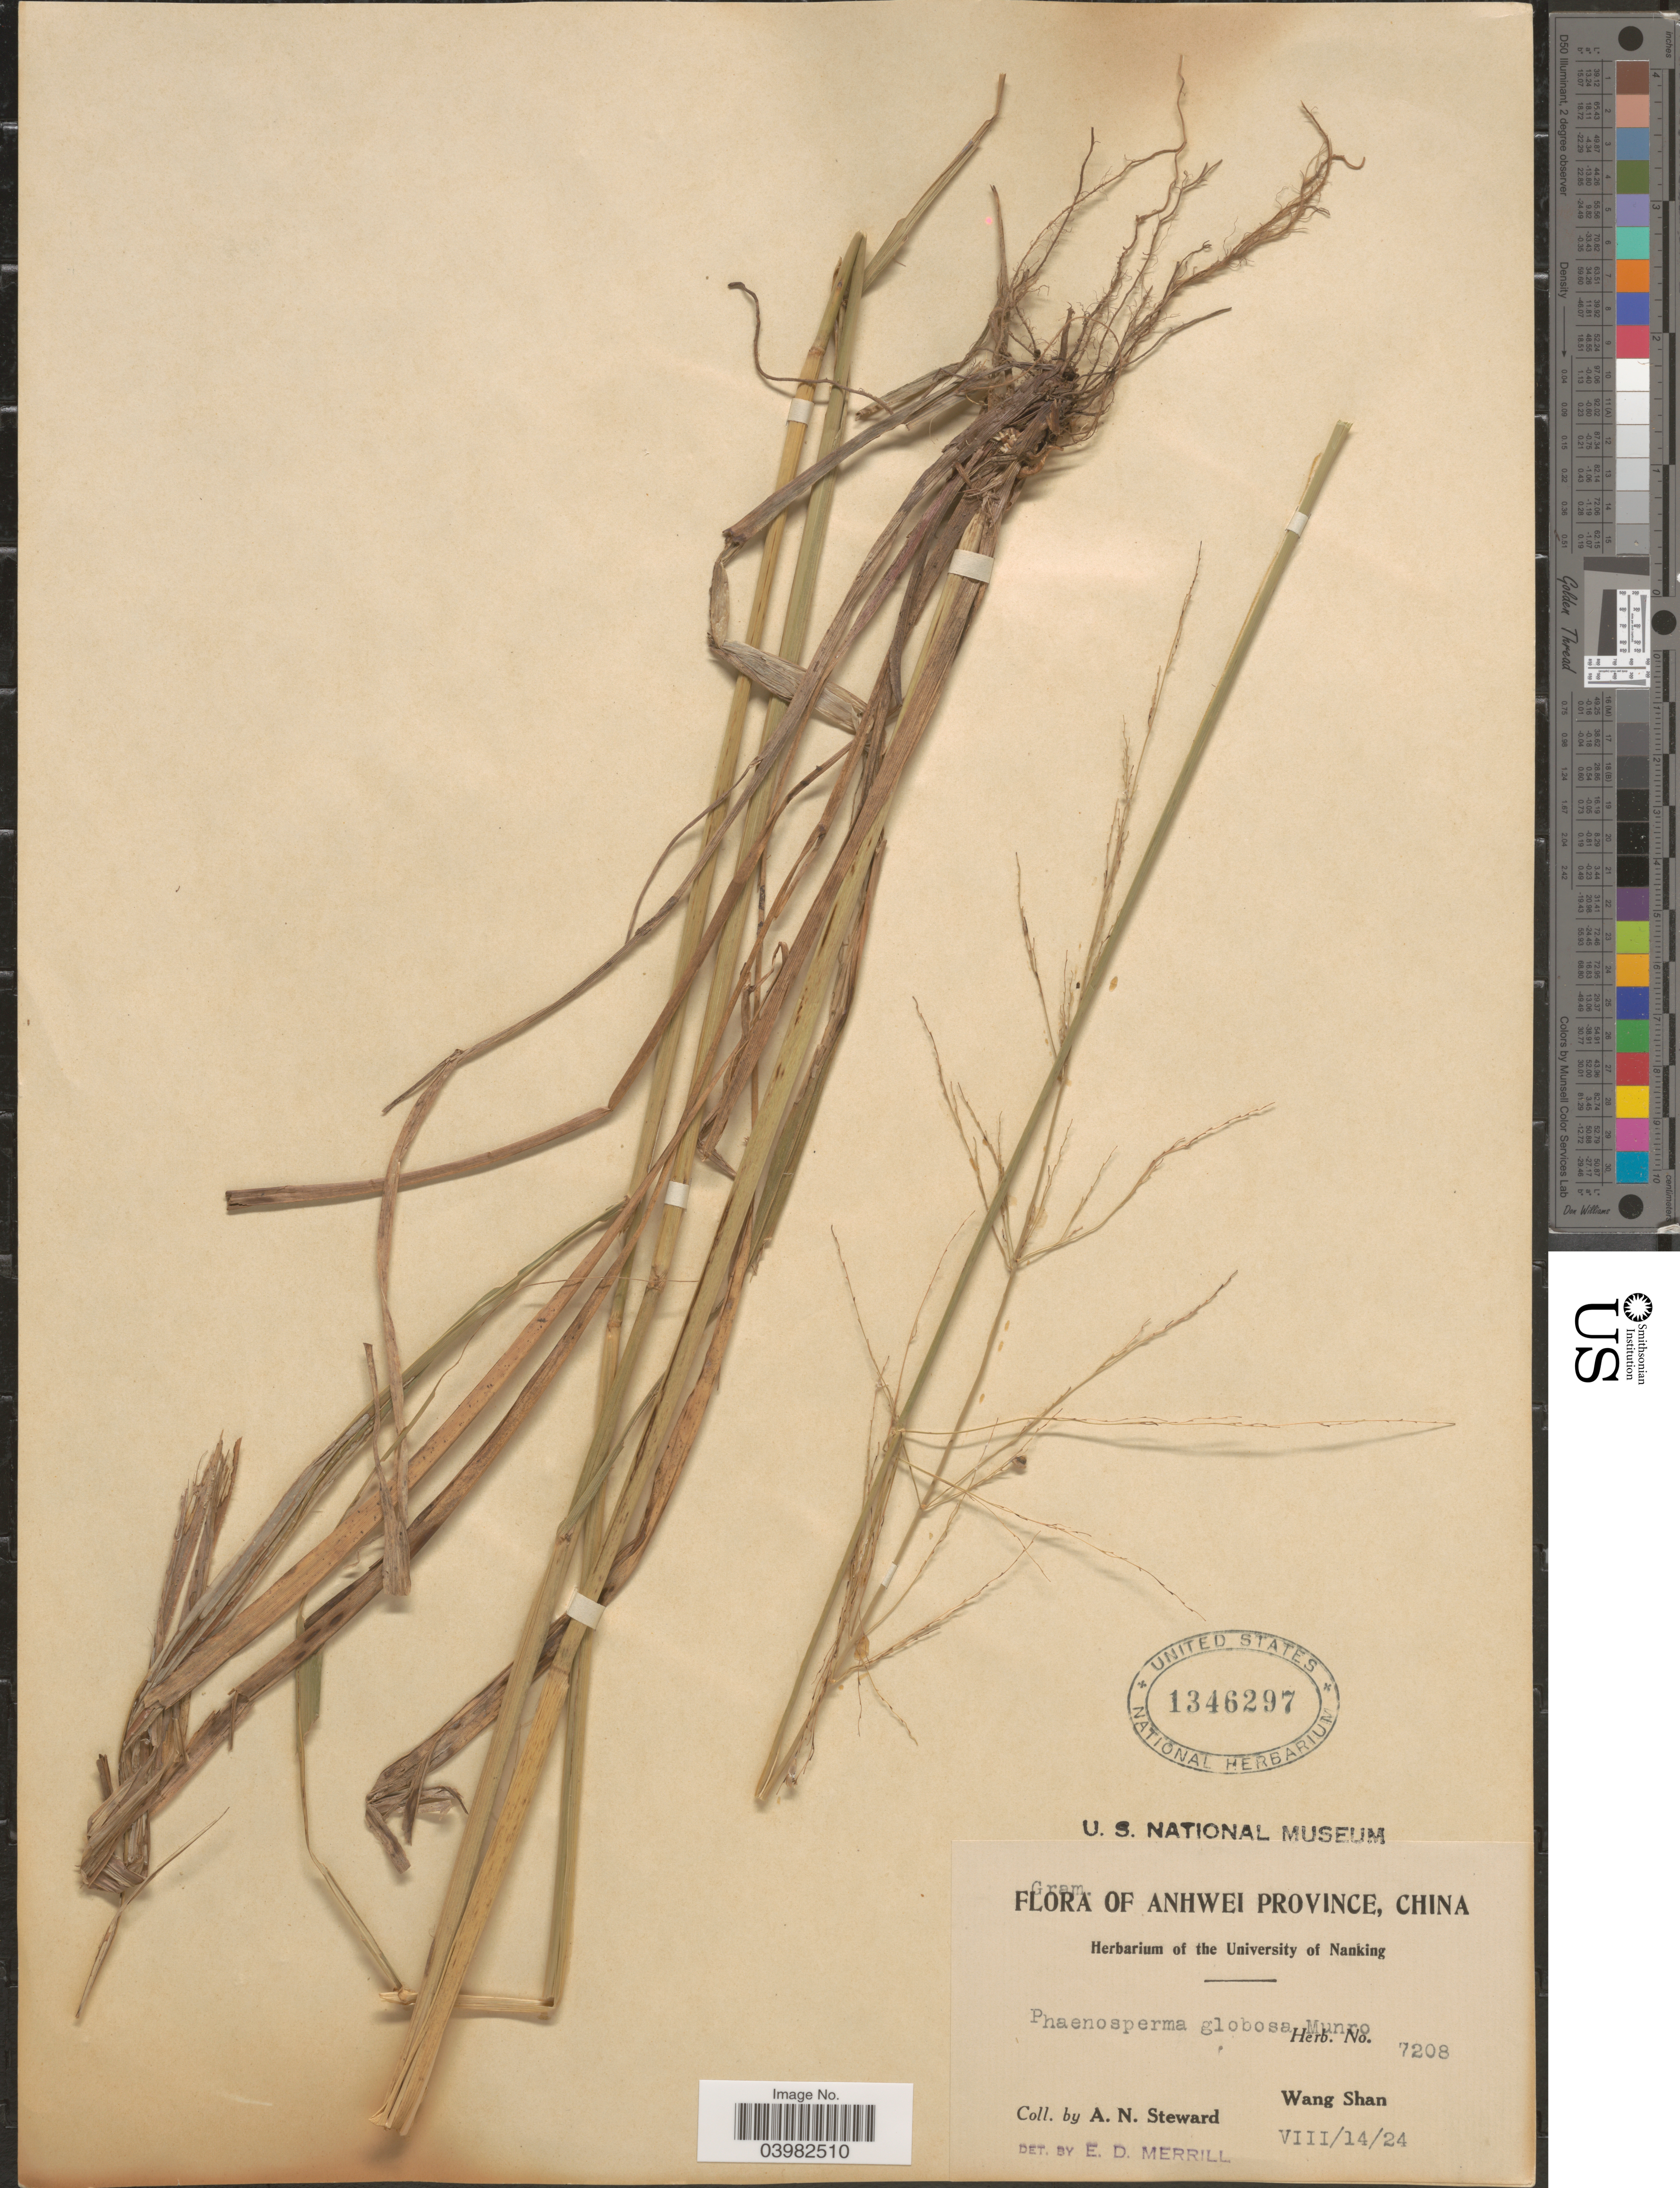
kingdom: Plantae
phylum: Tracheophyta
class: Liliopsida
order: Poales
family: Poaceae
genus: Phaenosperma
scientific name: Phaenosperma globosum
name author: Munro ex Benth.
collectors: A. N. Steward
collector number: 7208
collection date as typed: Transcribed d/m/y: 14/8/24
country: China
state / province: Anhui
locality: Anhwei Province. Wang Shan.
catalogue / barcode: US 1346297